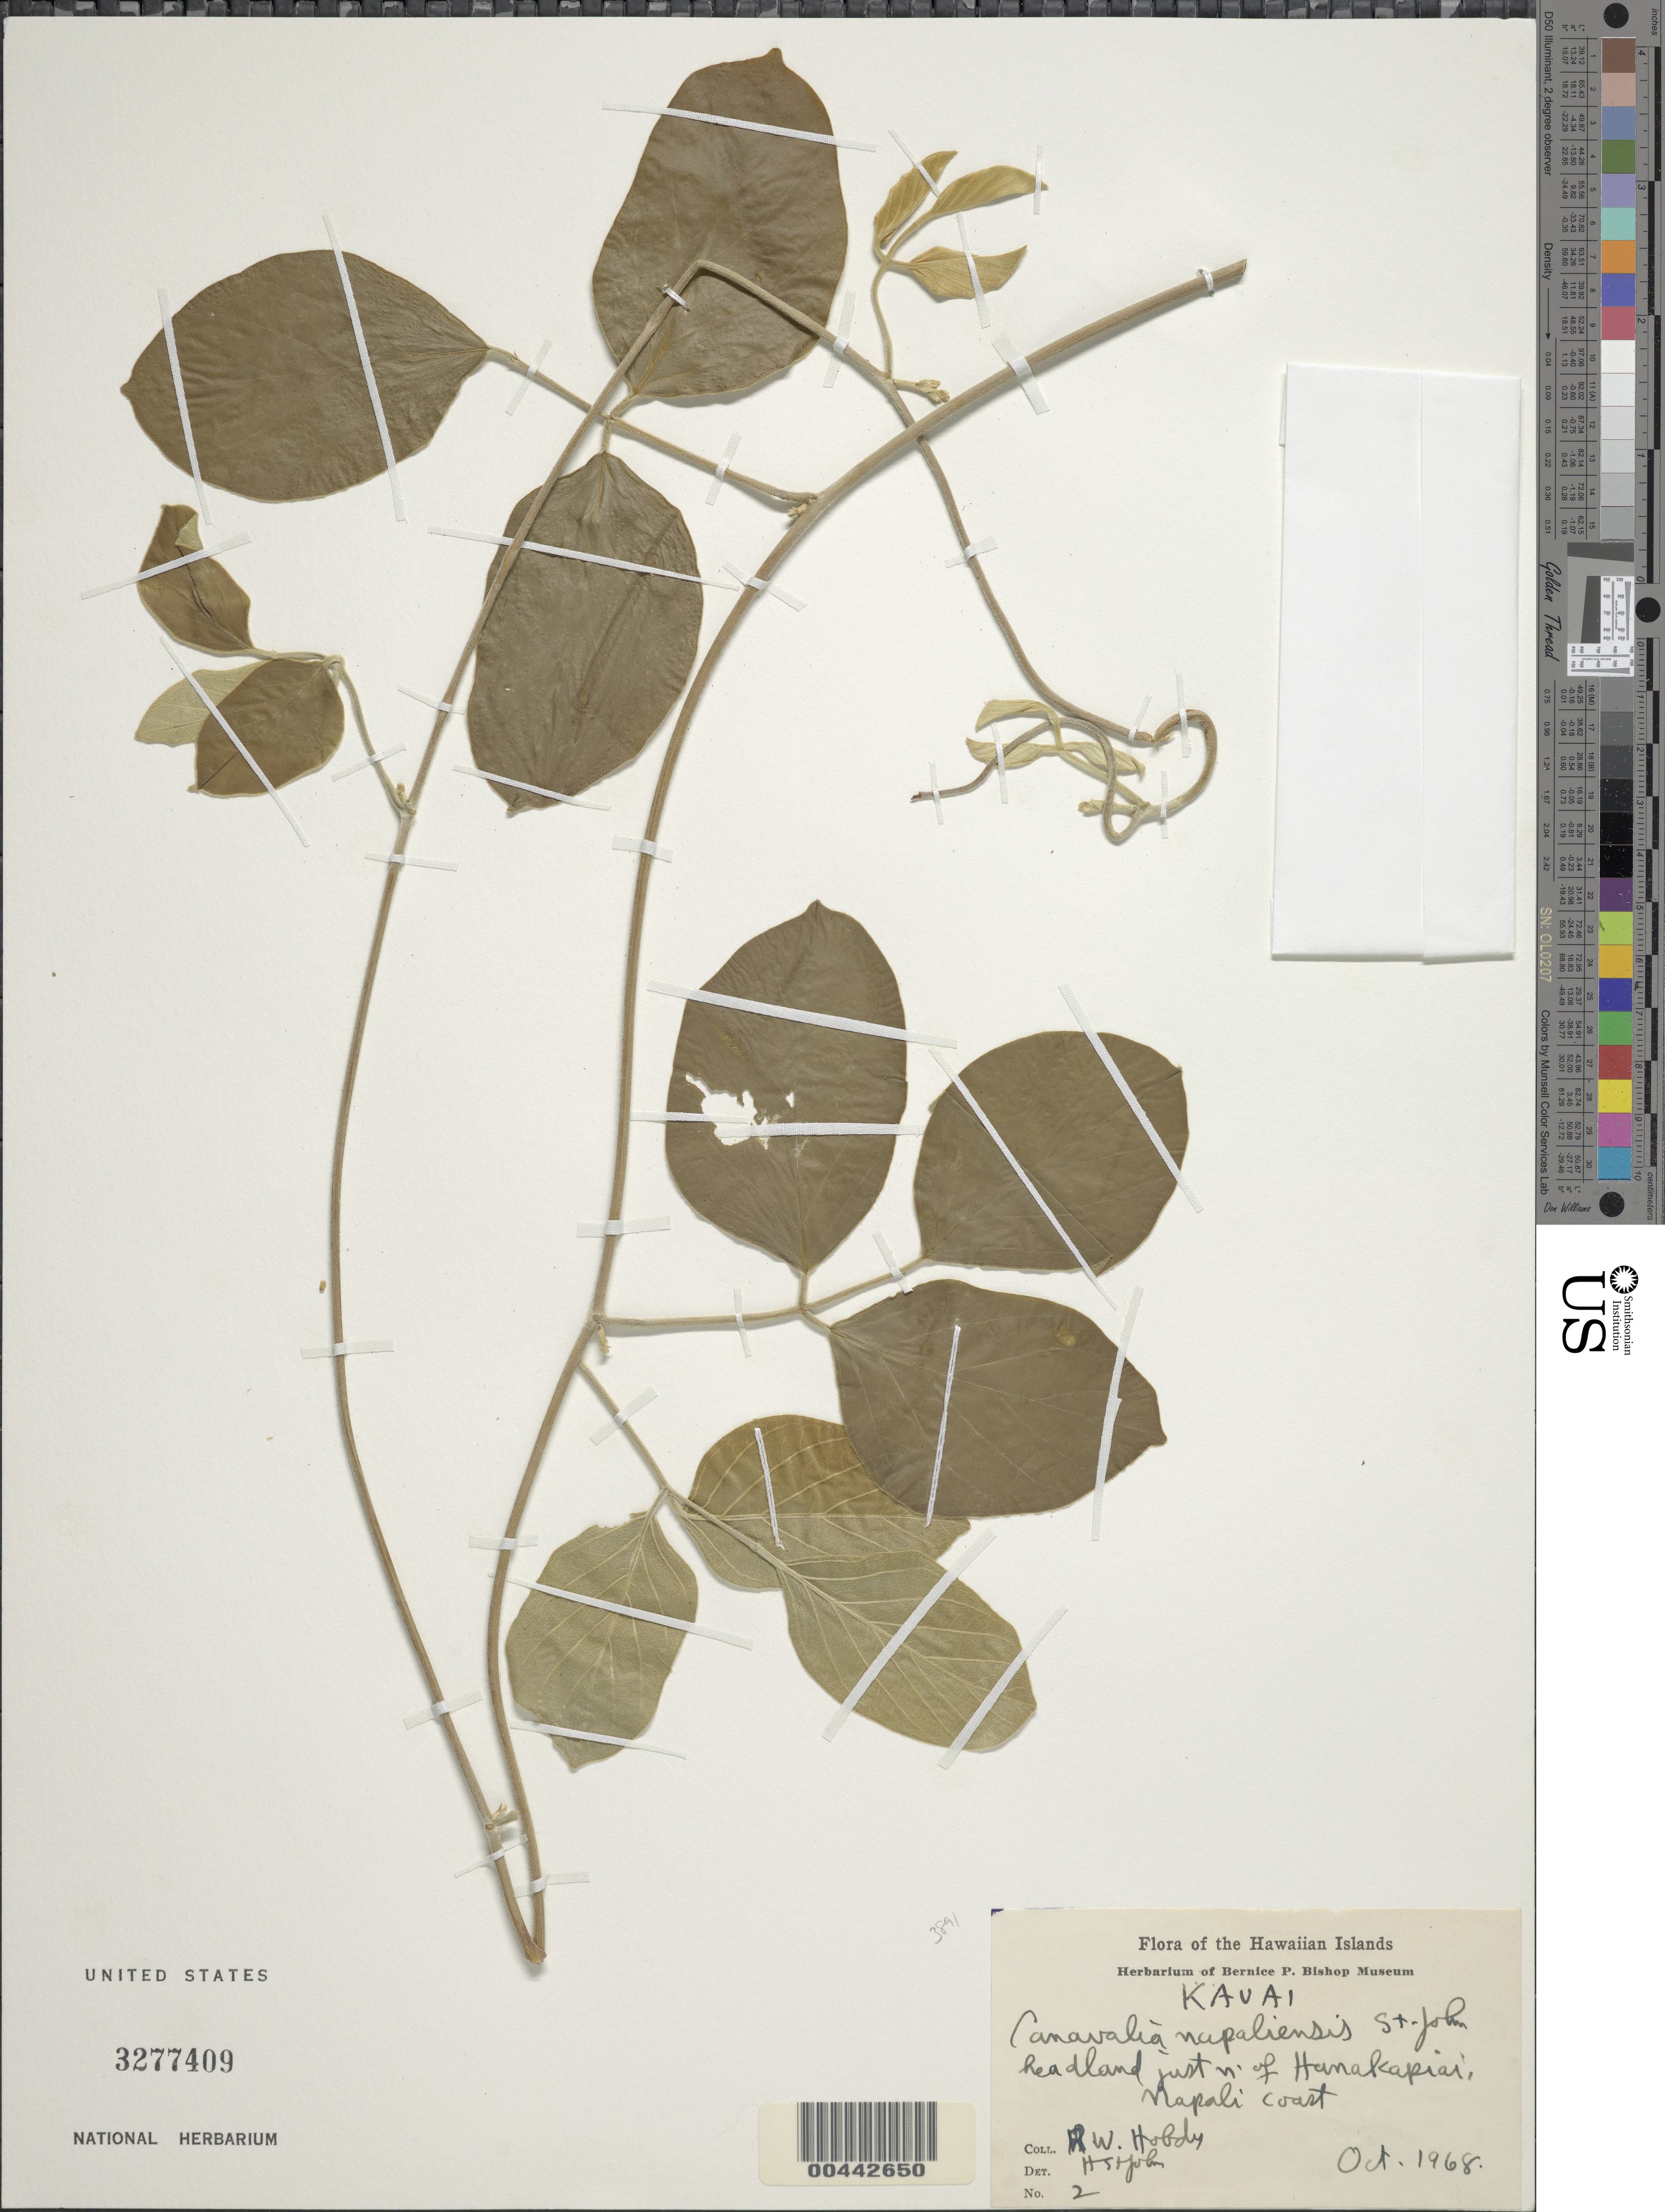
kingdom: Plantae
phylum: Tracheophyta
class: Magnoliopsida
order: Fabales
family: Fabaceae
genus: Canavalia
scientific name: Canavalia napaliensis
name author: H. St. John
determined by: St. John, H.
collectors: R. Hobdy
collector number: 2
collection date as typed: Oct 1968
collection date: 1968-10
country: United States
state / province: Hawaii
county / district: Kauai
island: Kaua'i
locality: Headland just N of Hanakapiai, Napali coast.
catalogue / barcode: US 3277409